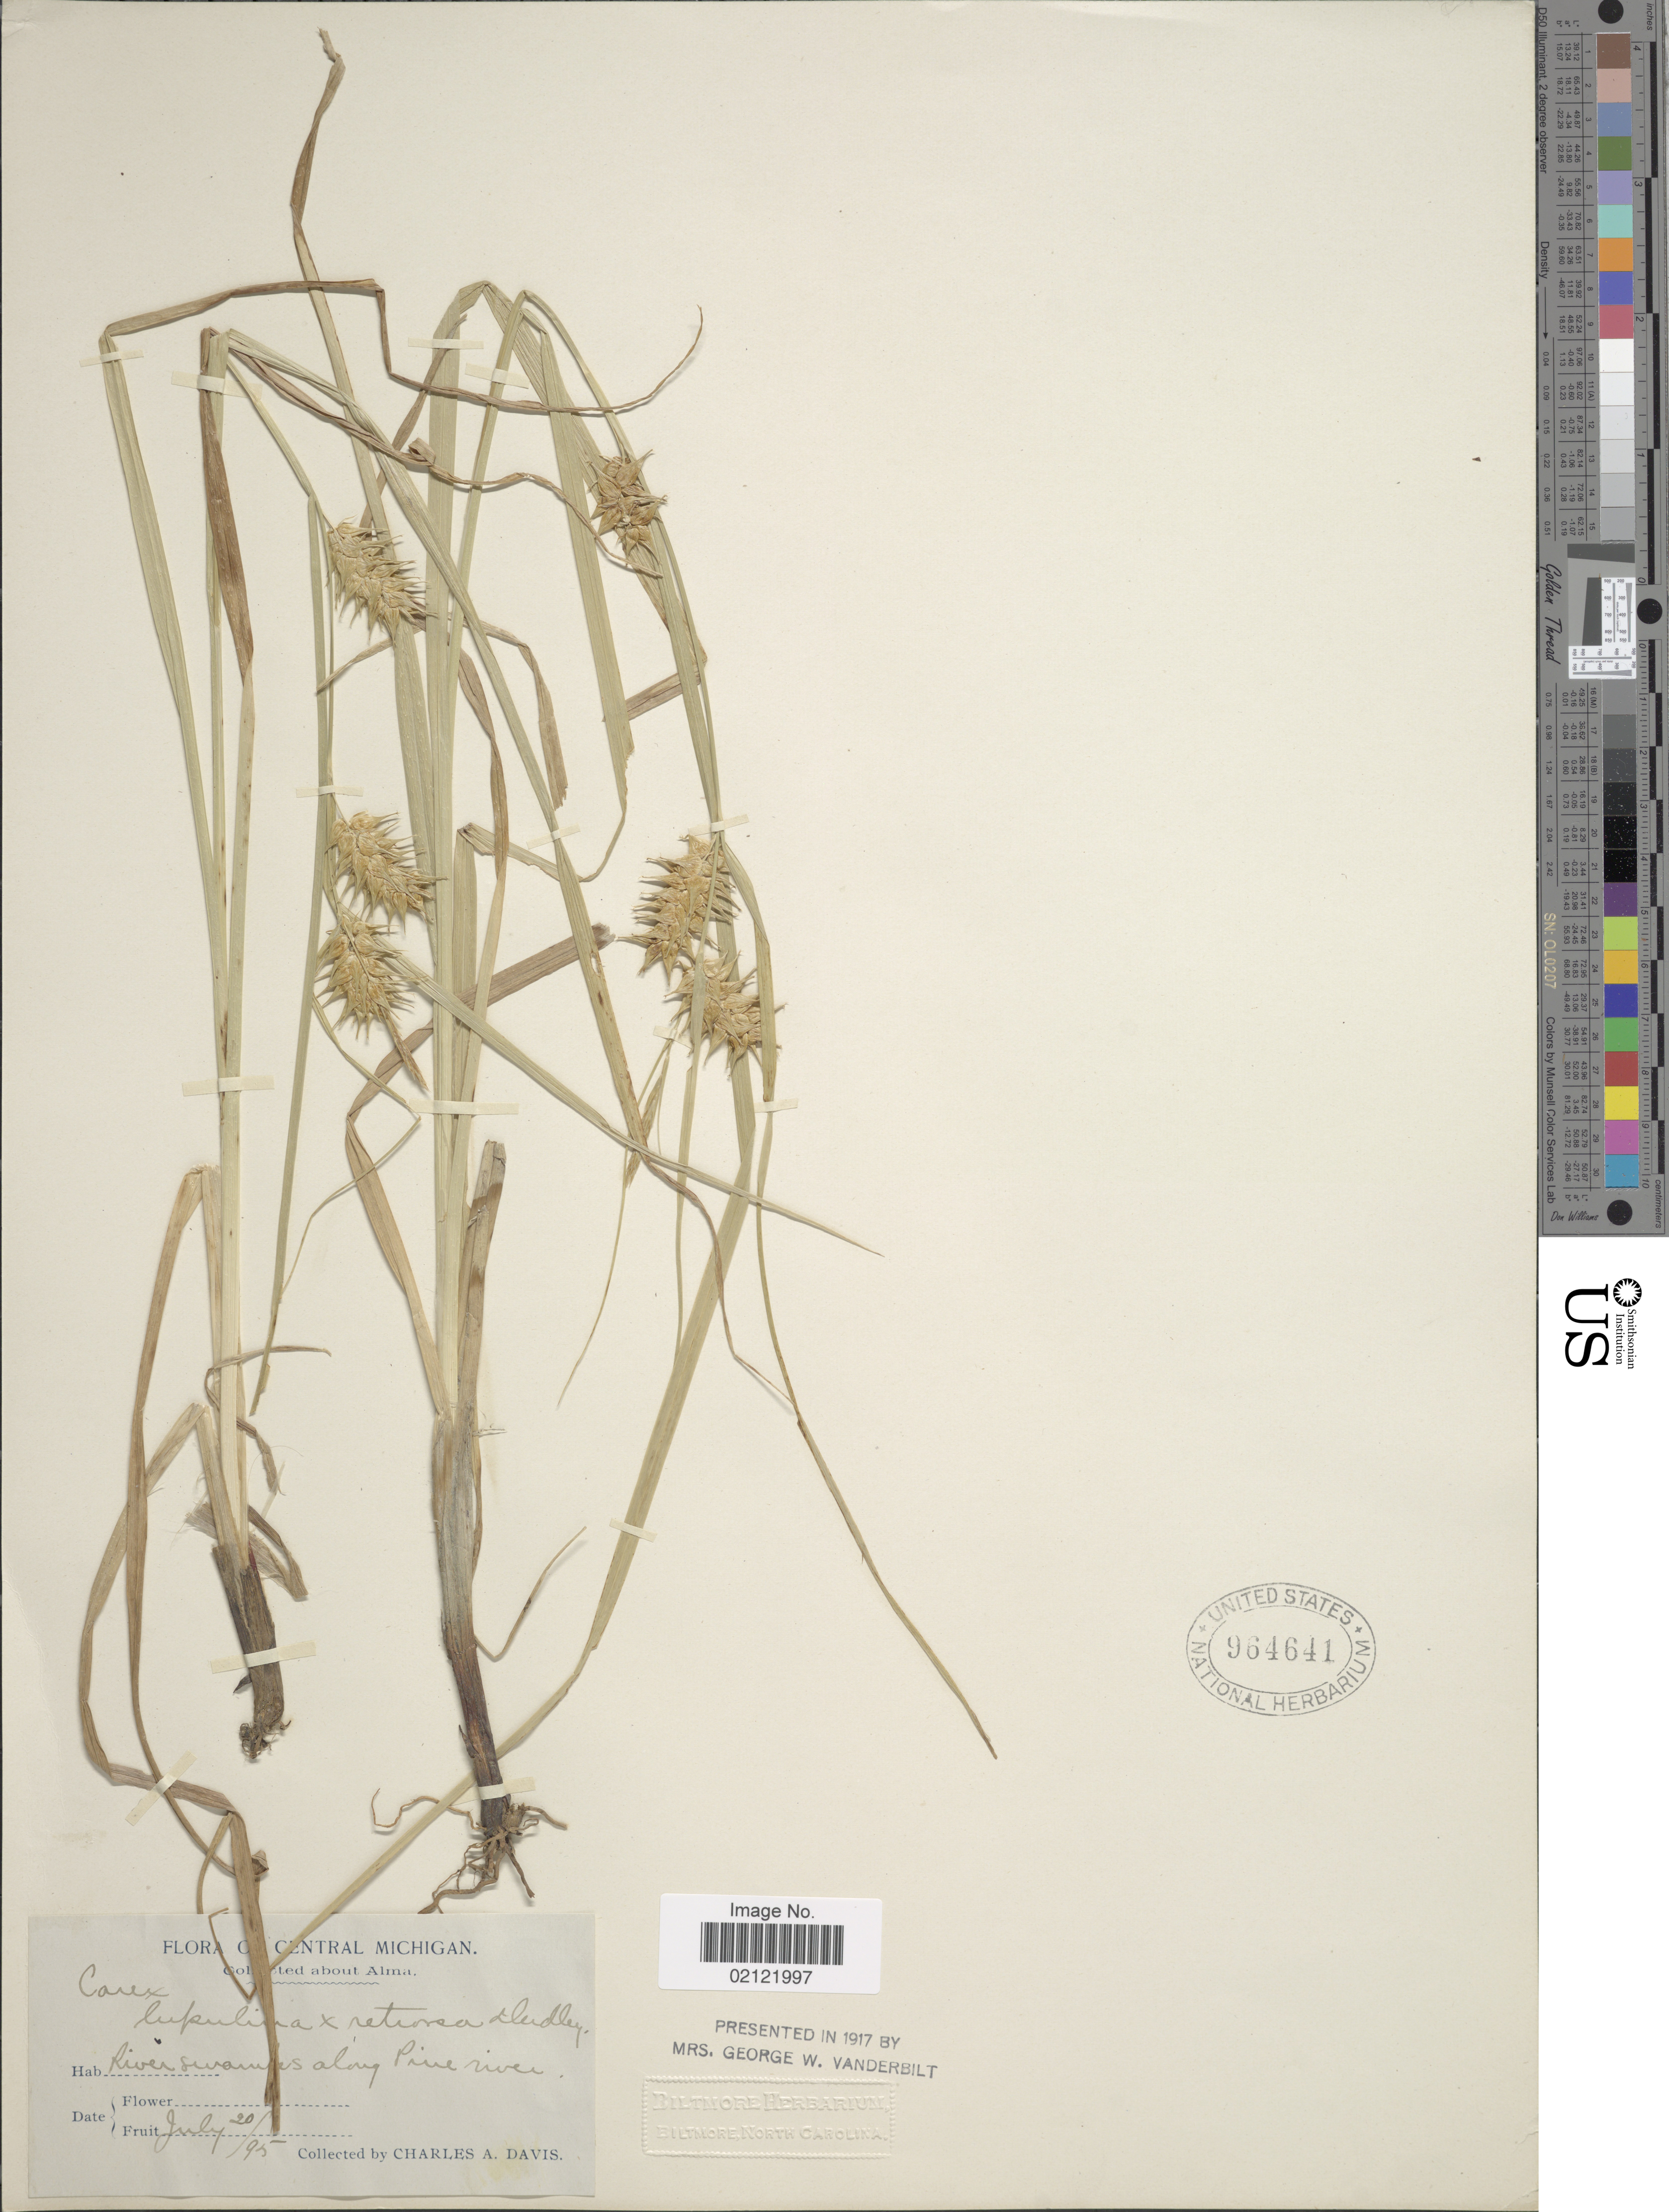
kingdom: Plantae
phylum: Tracheophyta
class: Liliopsida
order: Poales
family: Cyperaceae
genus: Carex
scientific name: Carex lupulina x C. retrorsa Schwein.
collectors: C. Davis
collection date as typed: Transcribed d/m/y: 20/7/95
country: United States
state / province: Michigan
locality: Central Michigan. Collected about Alma. River swamps along Pine river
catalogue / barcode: US 964641